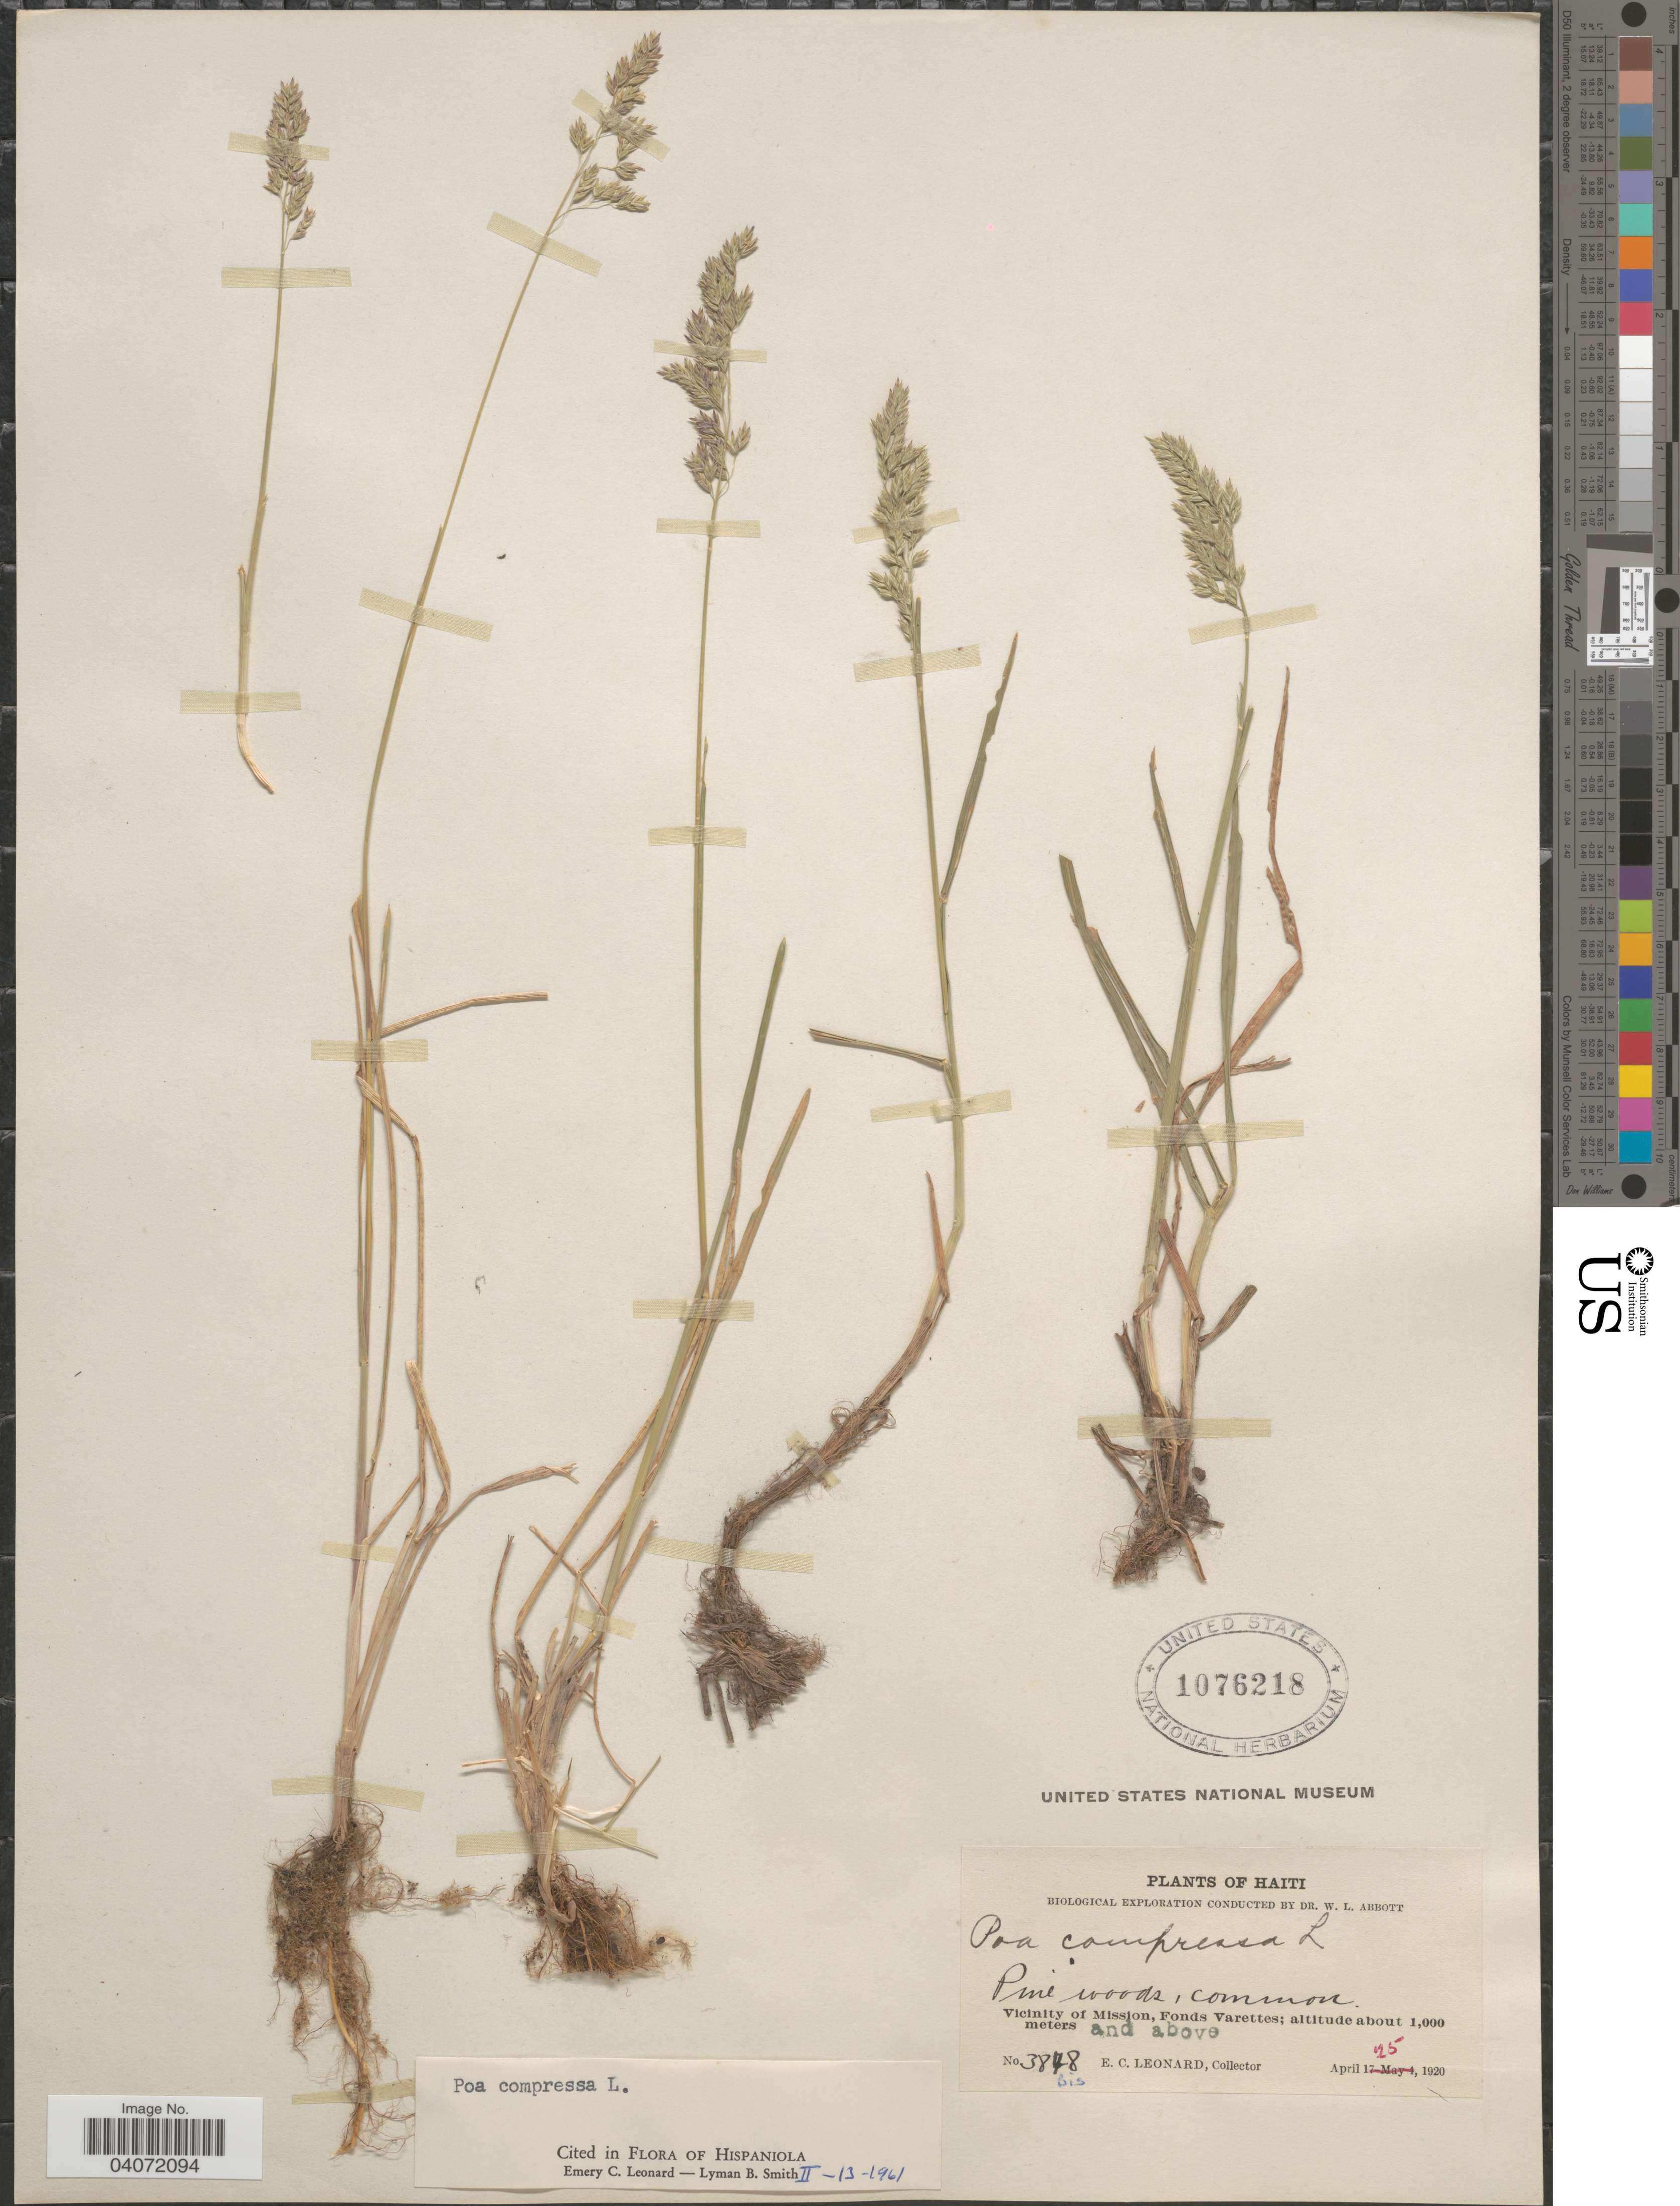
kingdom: Plantae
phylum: Tracheophyta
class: Liliopsida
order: Poales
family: Poaceae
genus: Poa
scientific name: Poa compressa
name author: L.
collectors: E. C. Leonard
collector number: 3878bis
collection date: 1920-04-25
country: Haiti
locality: Vicinity of Mission, Fonds Varettes.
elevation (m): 1000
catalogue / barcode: US 1076218